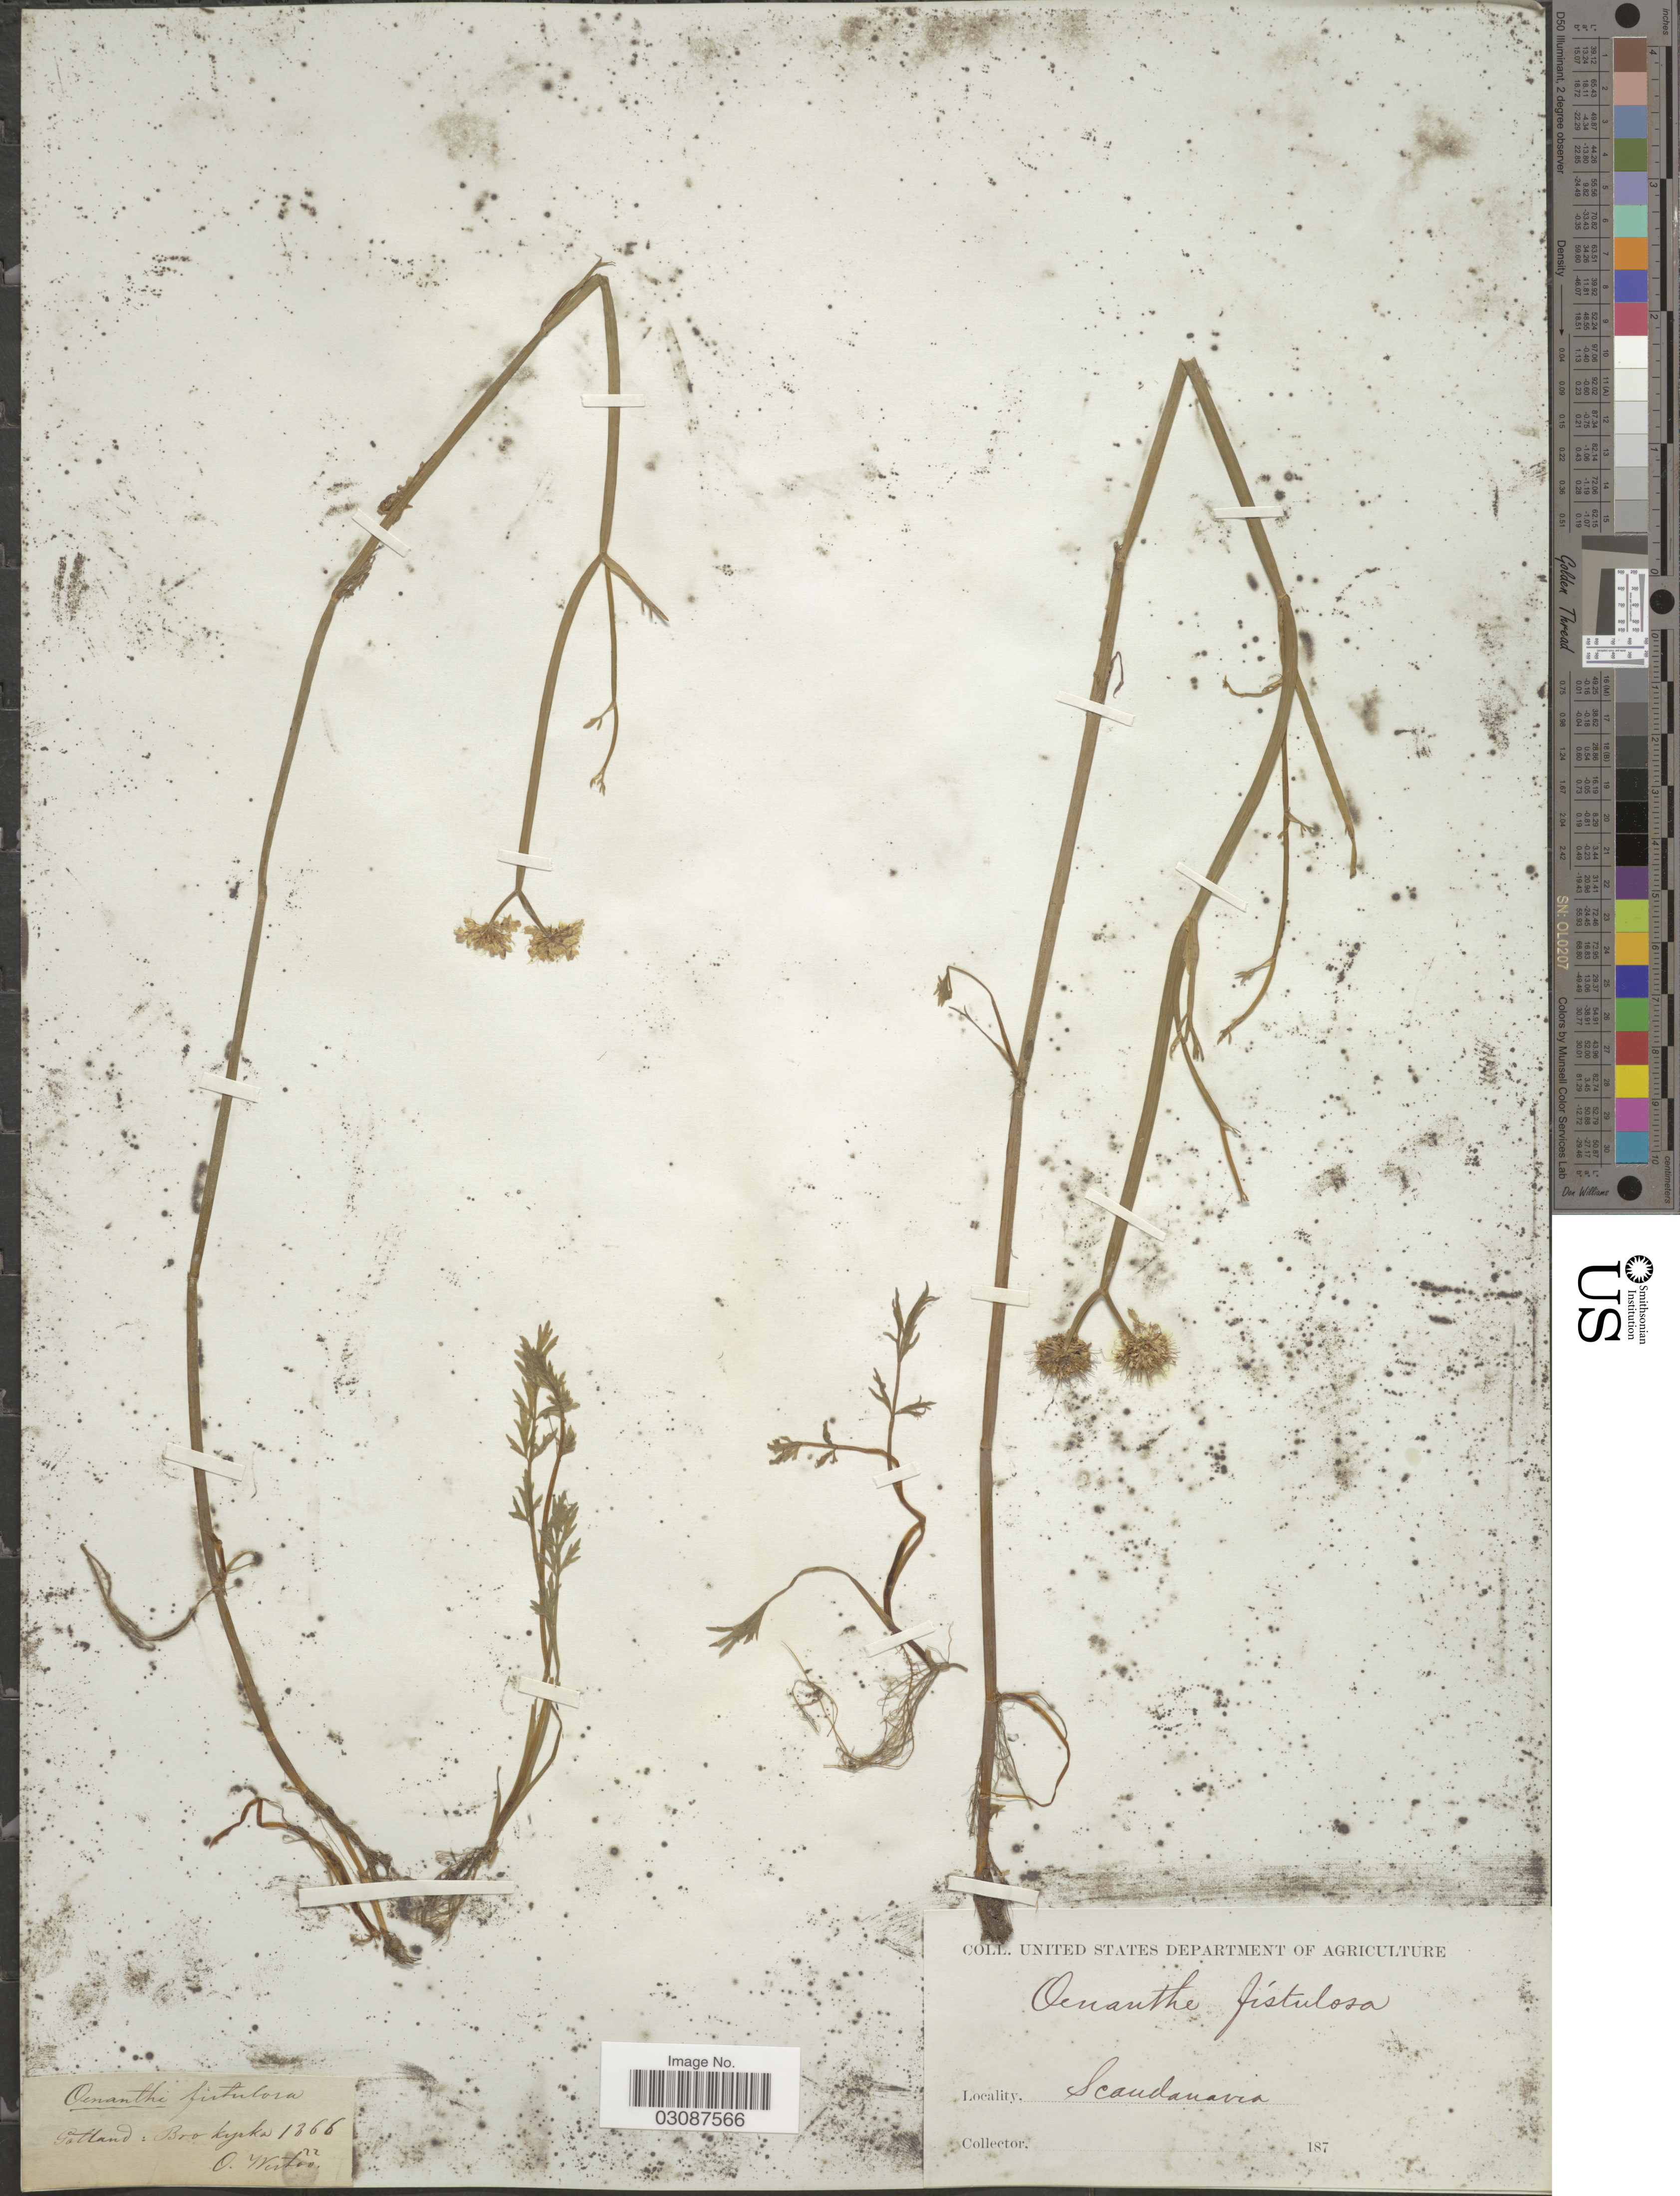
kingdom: Plantae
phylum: Tracheophyta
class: Magnoliopsida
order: Apiales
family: Apiaceae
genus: Oenanthe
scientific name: Oenanthe fistulosa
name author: L.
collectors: O. Westöö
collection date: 1866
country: Sweden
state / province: Gotland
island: Gotland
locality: Gotland: Brokyrka.